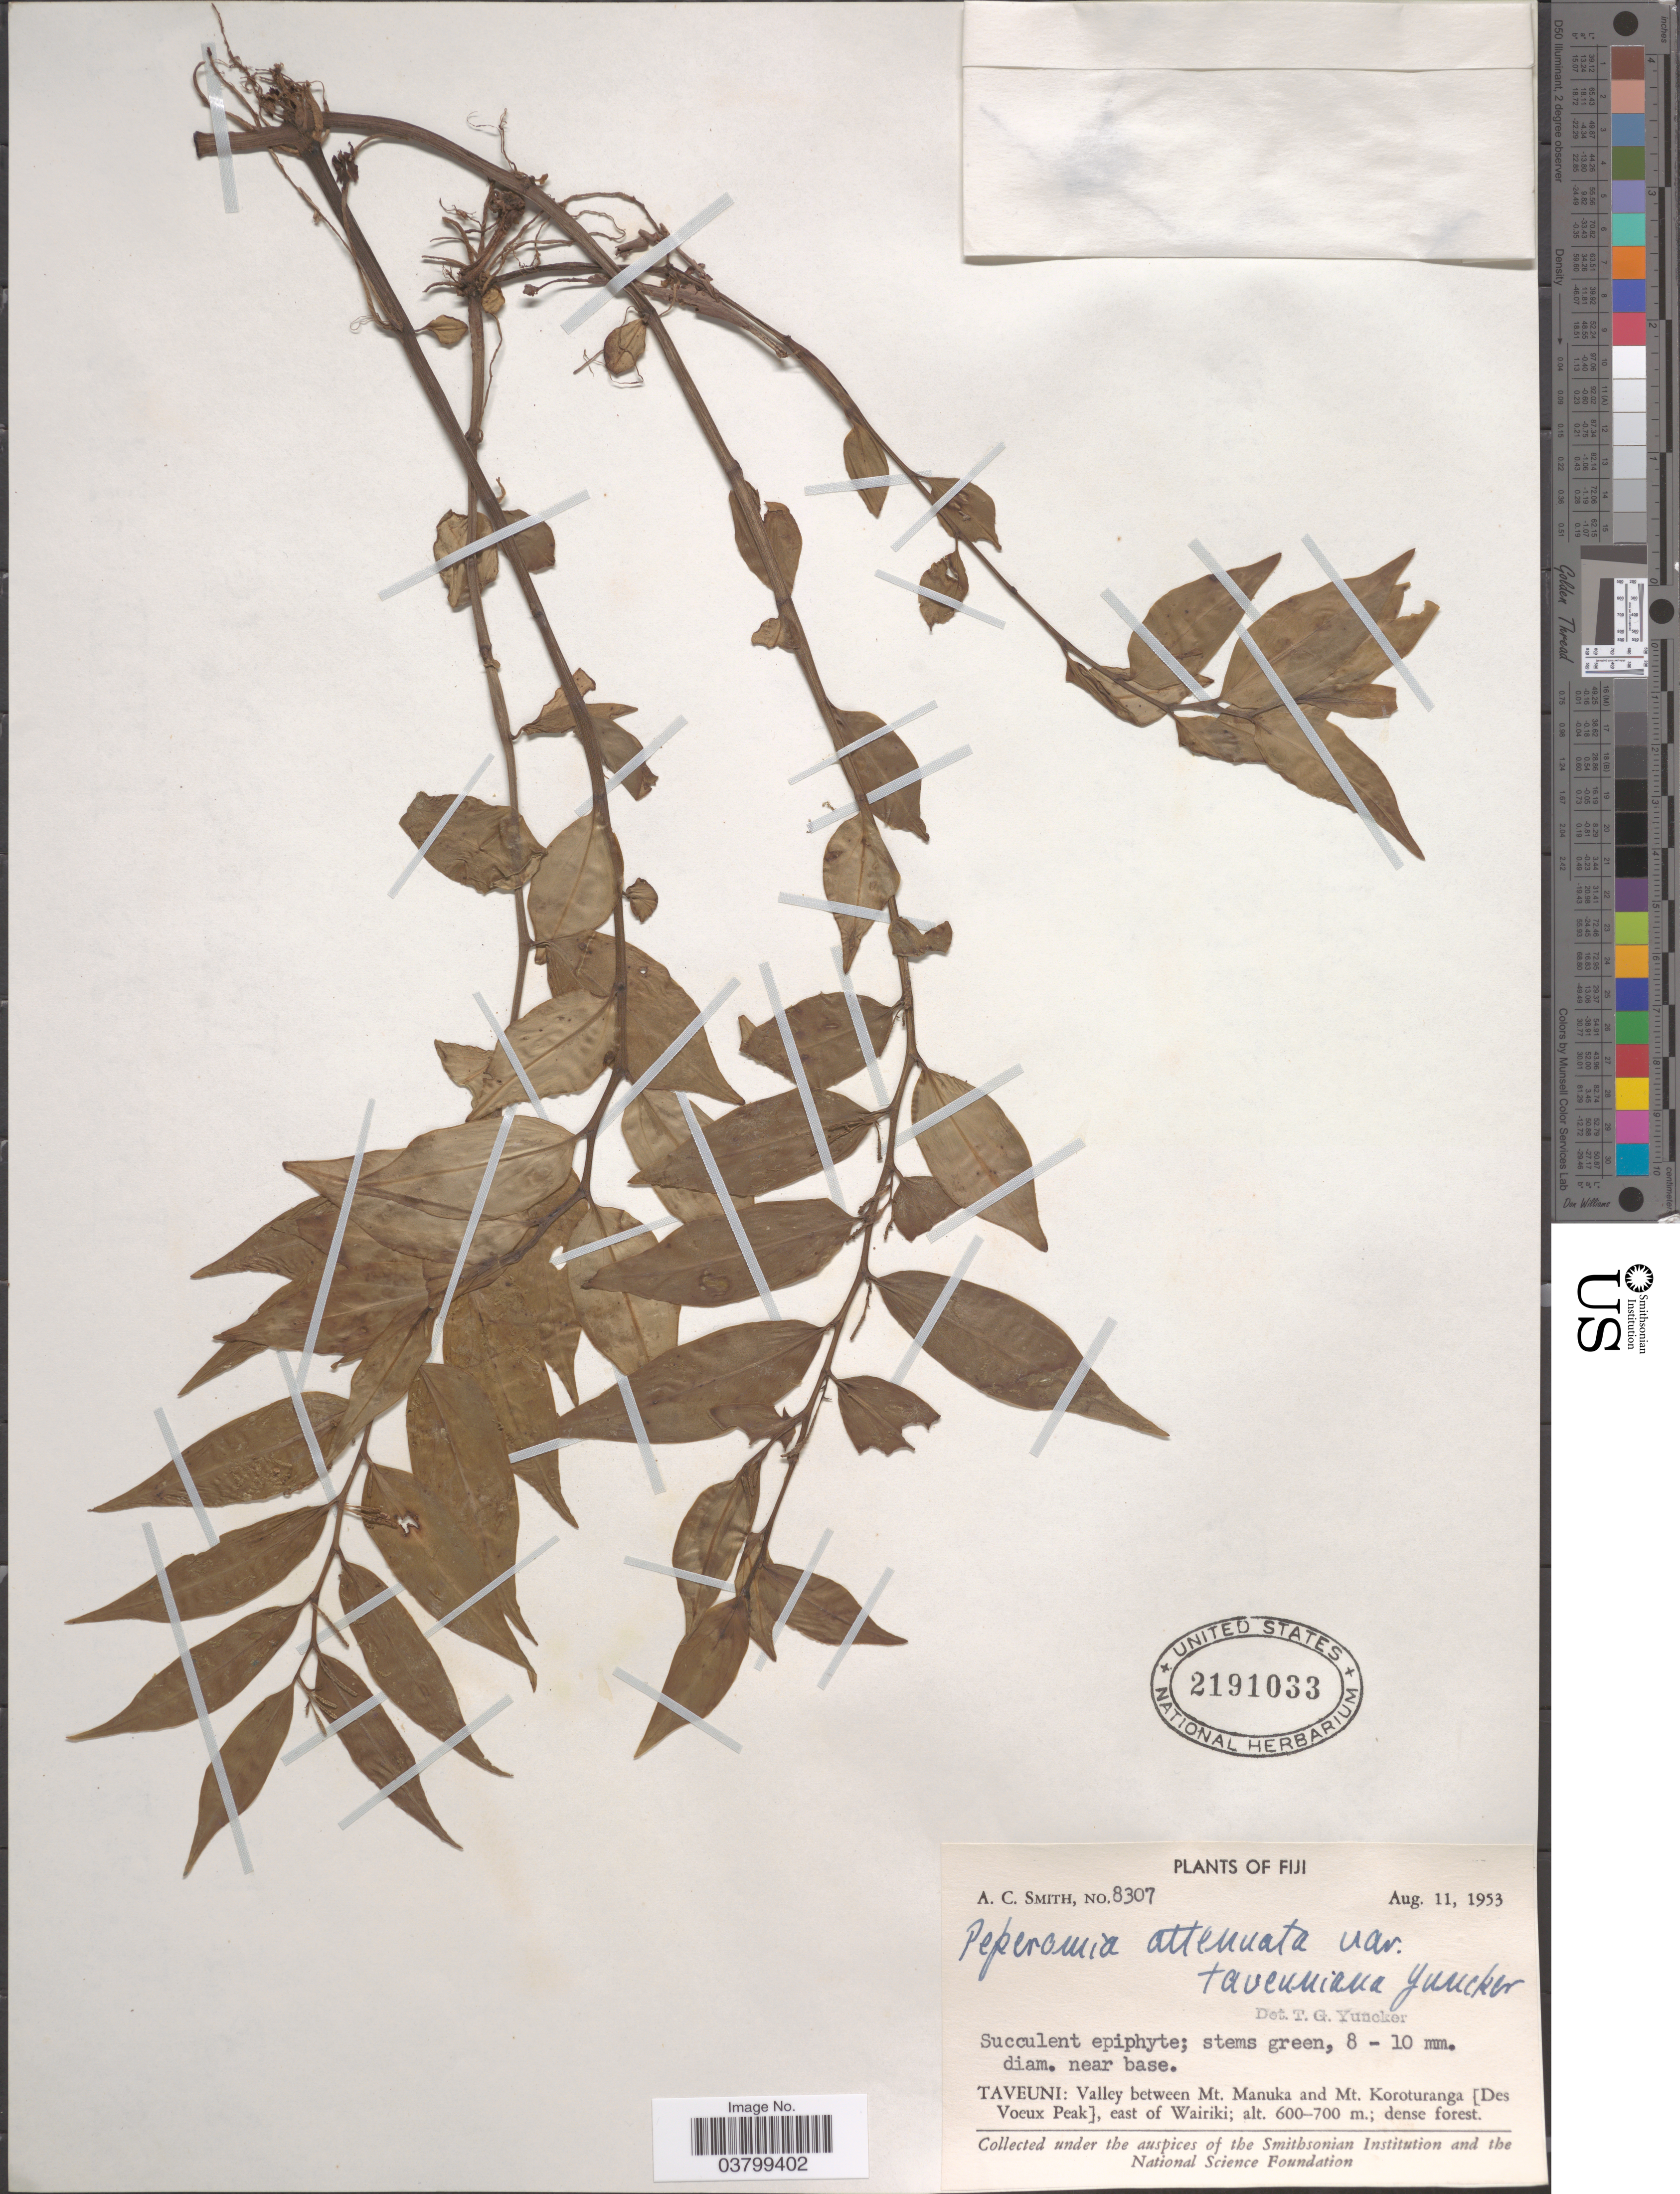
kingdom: Plantae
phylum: Tracheophyta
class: Magnoliopsida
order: Piperales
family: Piperaceae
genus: Peperomia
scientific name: Peperomia attenuata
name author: Yunck.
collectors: A. C. Smith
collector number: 8307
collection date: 1953-08-11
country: Fiji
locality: Near base. Taveuni: Valley between Mt. Manuka and Mt. Koroturanga [Des Voeux Peak], east of Wairiki.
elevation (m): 600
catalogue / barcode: US 2191033